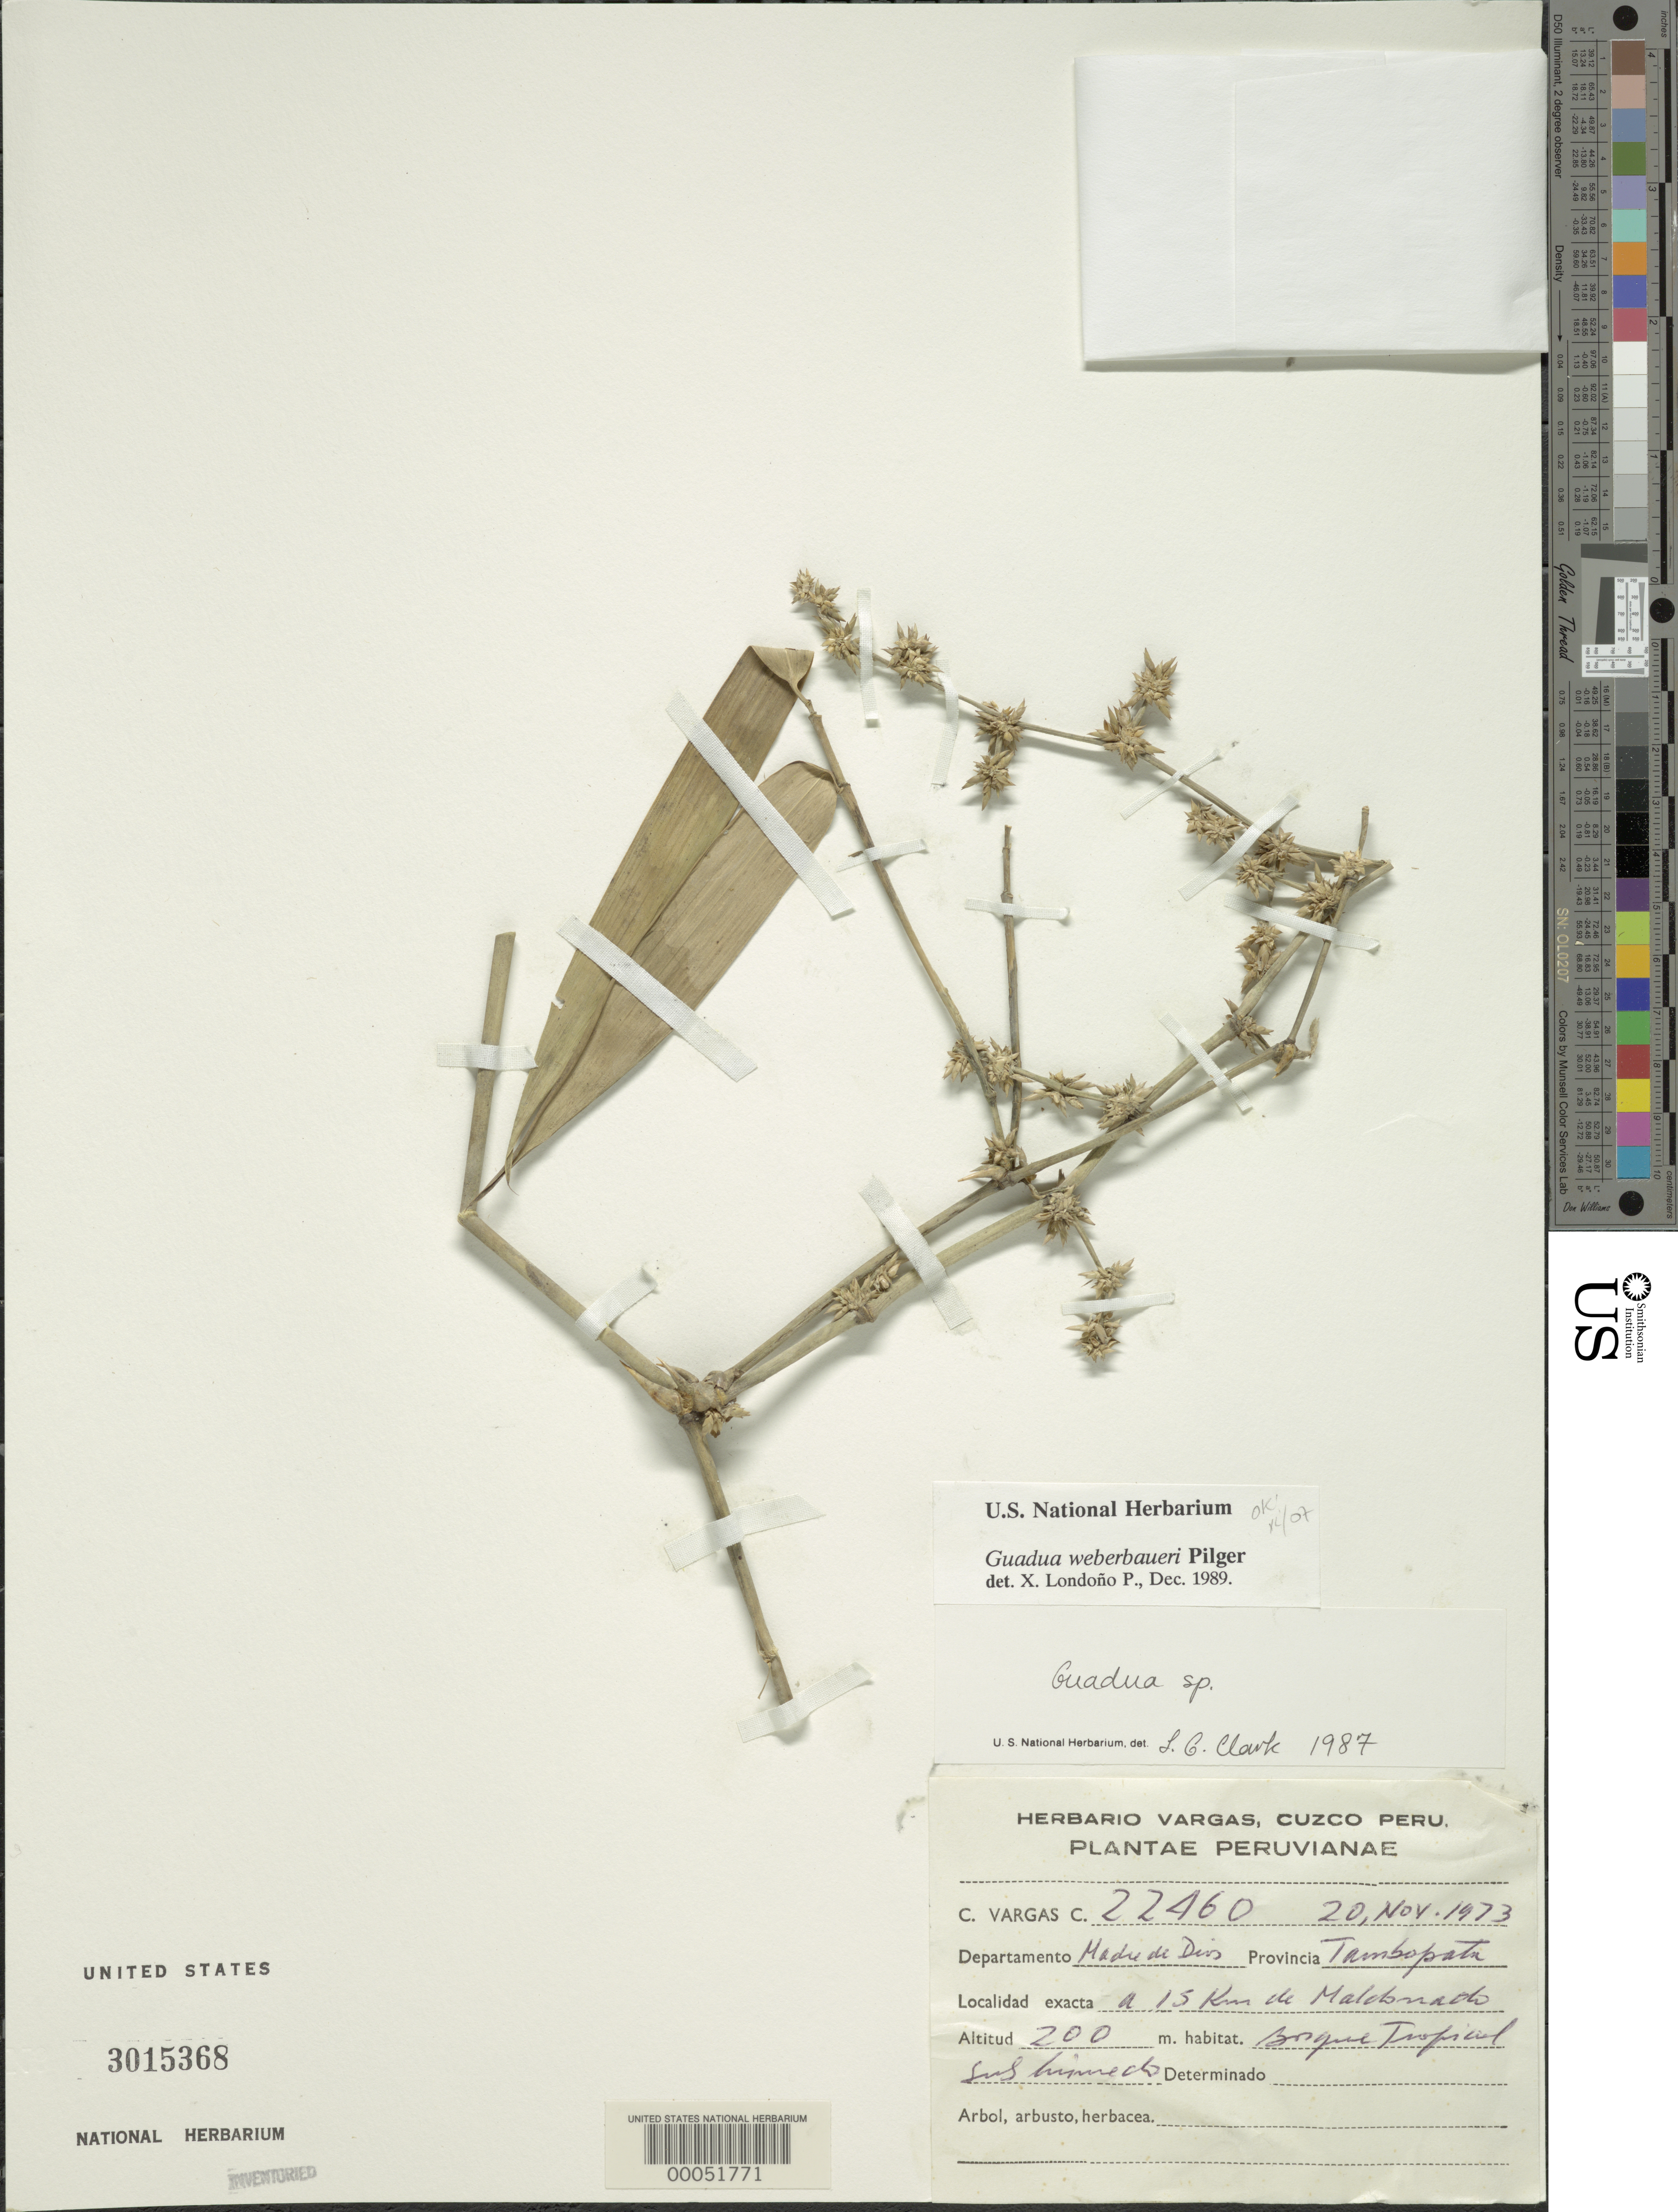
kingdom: Plantae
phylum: Tracheophyta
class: Liliopsida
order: Poales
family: Poaceae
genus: Guadua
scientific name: Guadua weberbaueri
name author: Pilg.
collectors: C. Vargas Calderón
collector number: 22460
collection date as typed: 20 Nov 1973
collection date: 1973-11-20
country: Peru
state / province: Madre de Dios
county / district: Tambopata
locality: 15 km from malolonado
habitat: Tropical forest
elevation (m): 200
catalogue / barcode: US 3015368